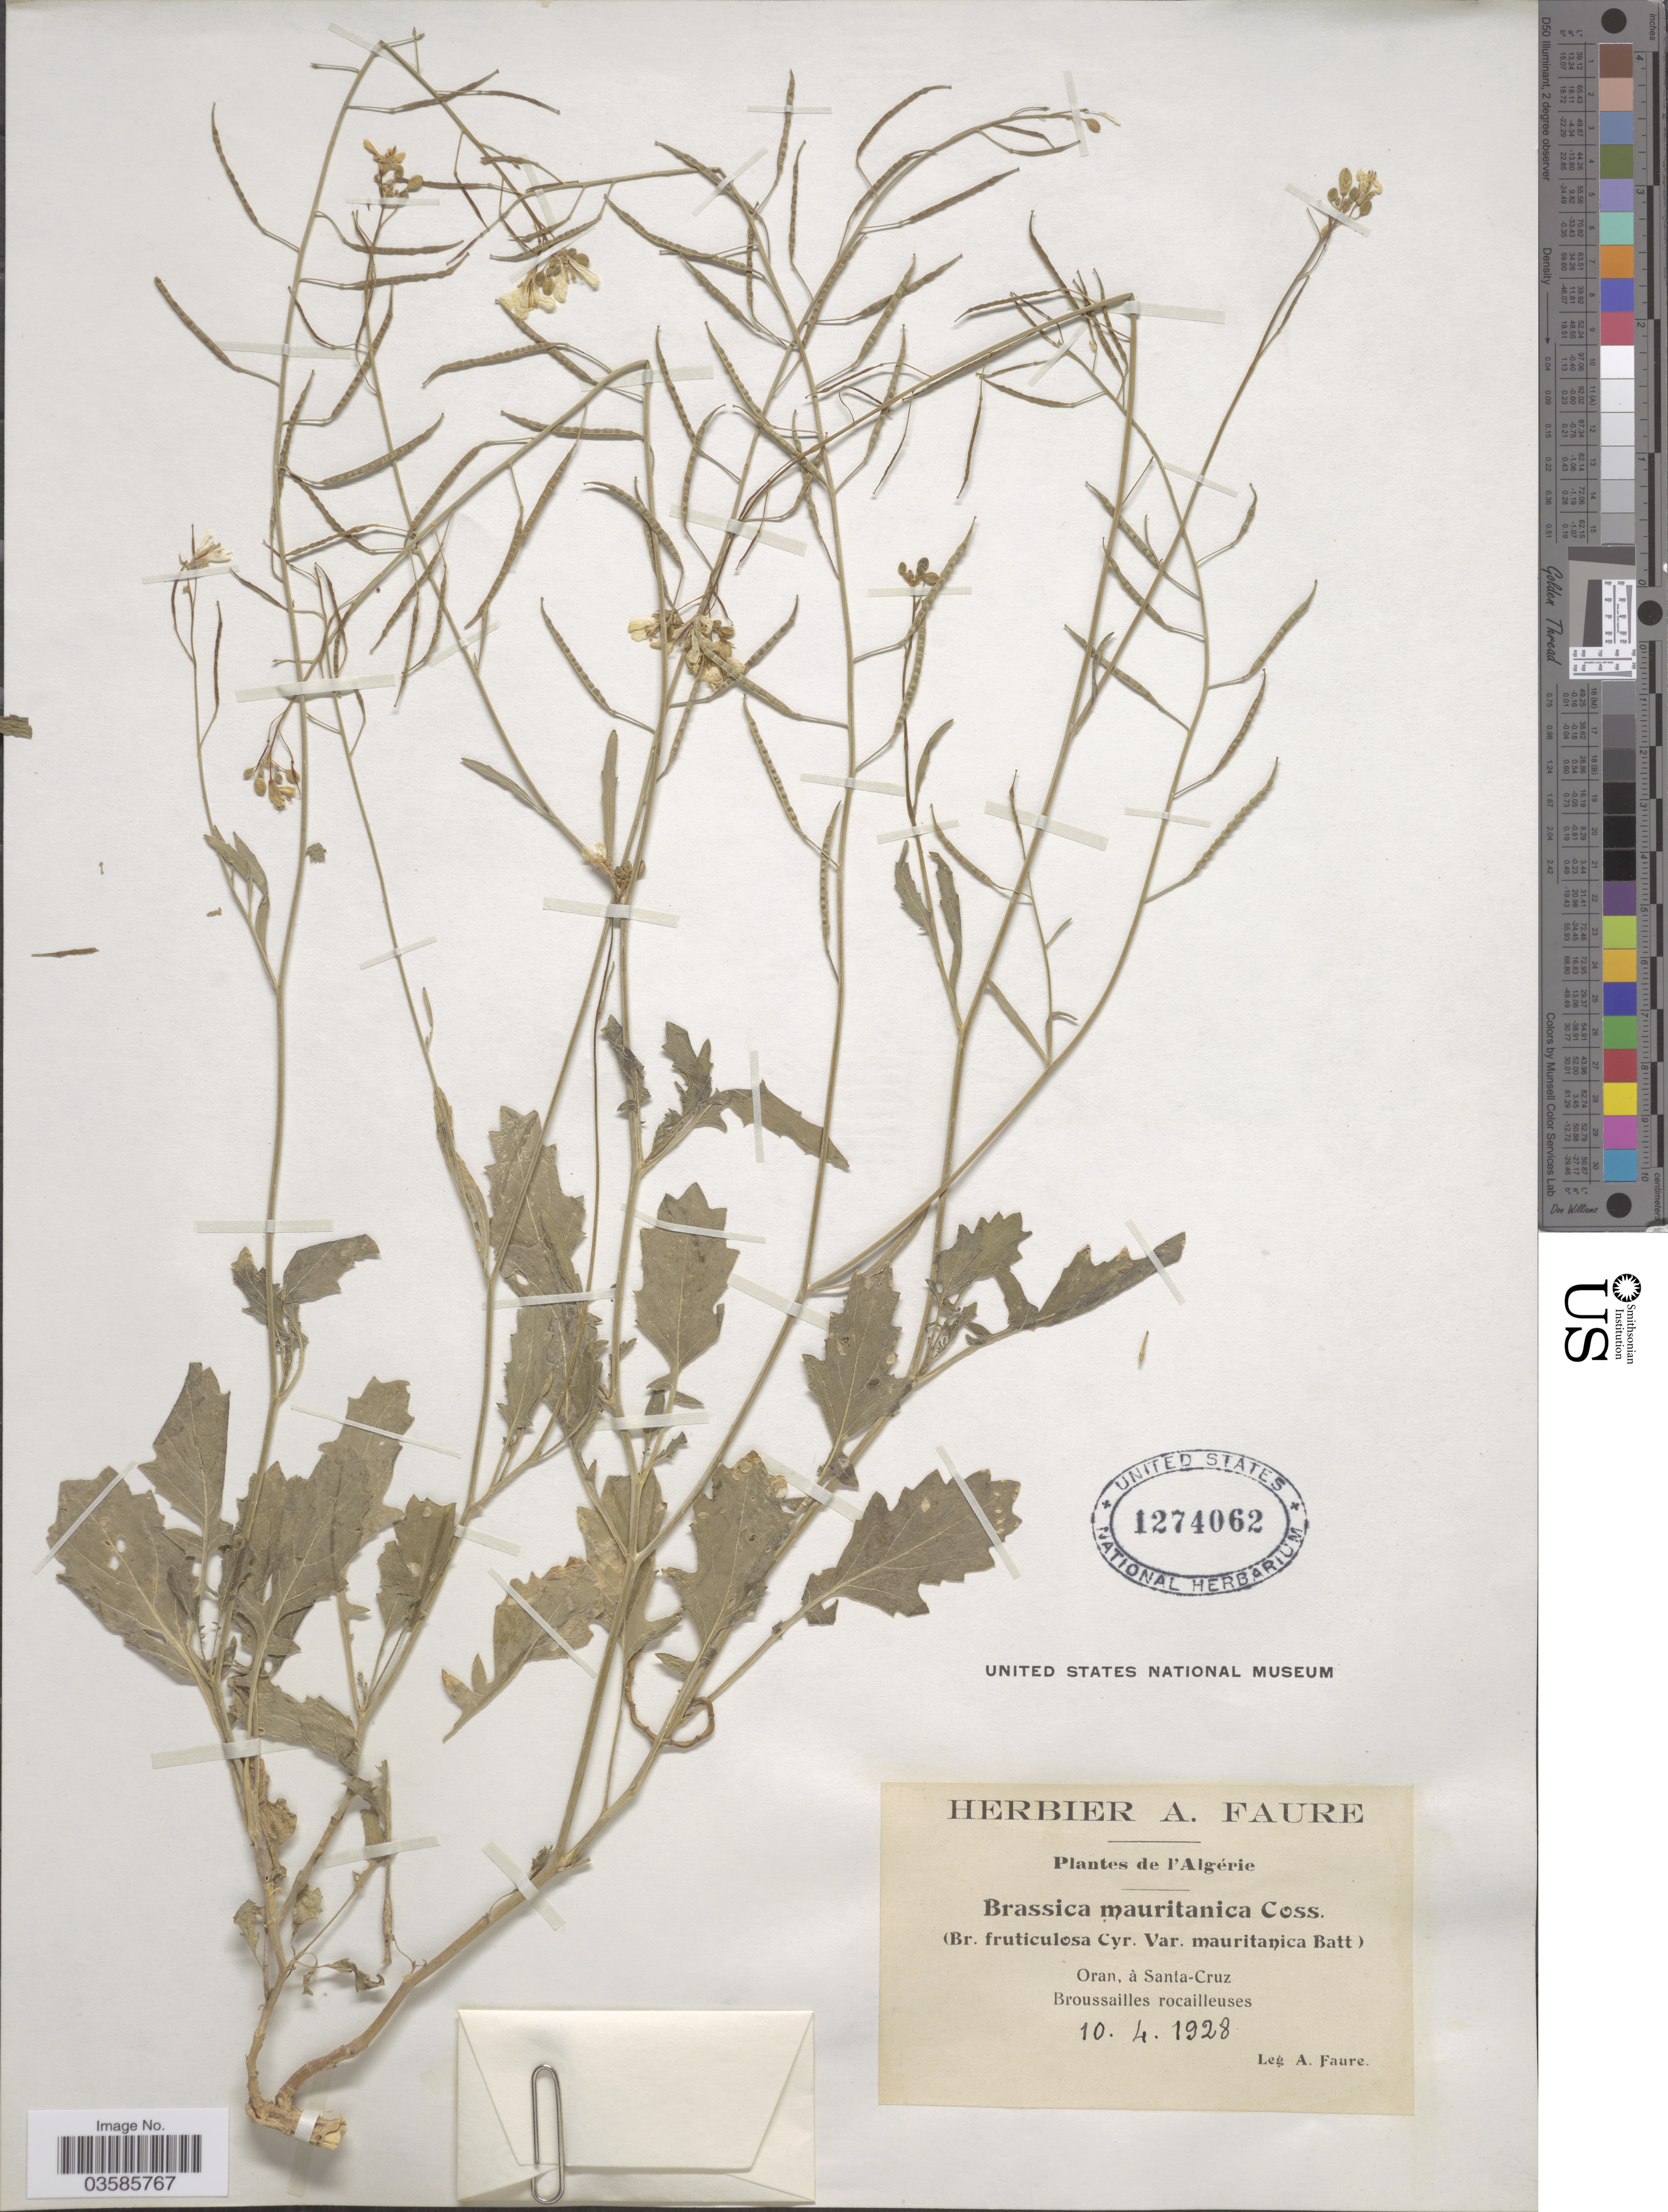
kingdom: Plantae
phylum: Tracheophyta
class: Magnoliopsida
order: Brassicales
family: Brassicaceae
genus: Brassica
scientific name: Brassica mauritanica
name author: Coss.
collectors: A. Faure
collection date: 1928-04-10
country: Algeria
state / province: Oran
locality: Oran, à Santa-Cruz. Broussailles rocailleuses.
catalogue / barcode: US 1274062